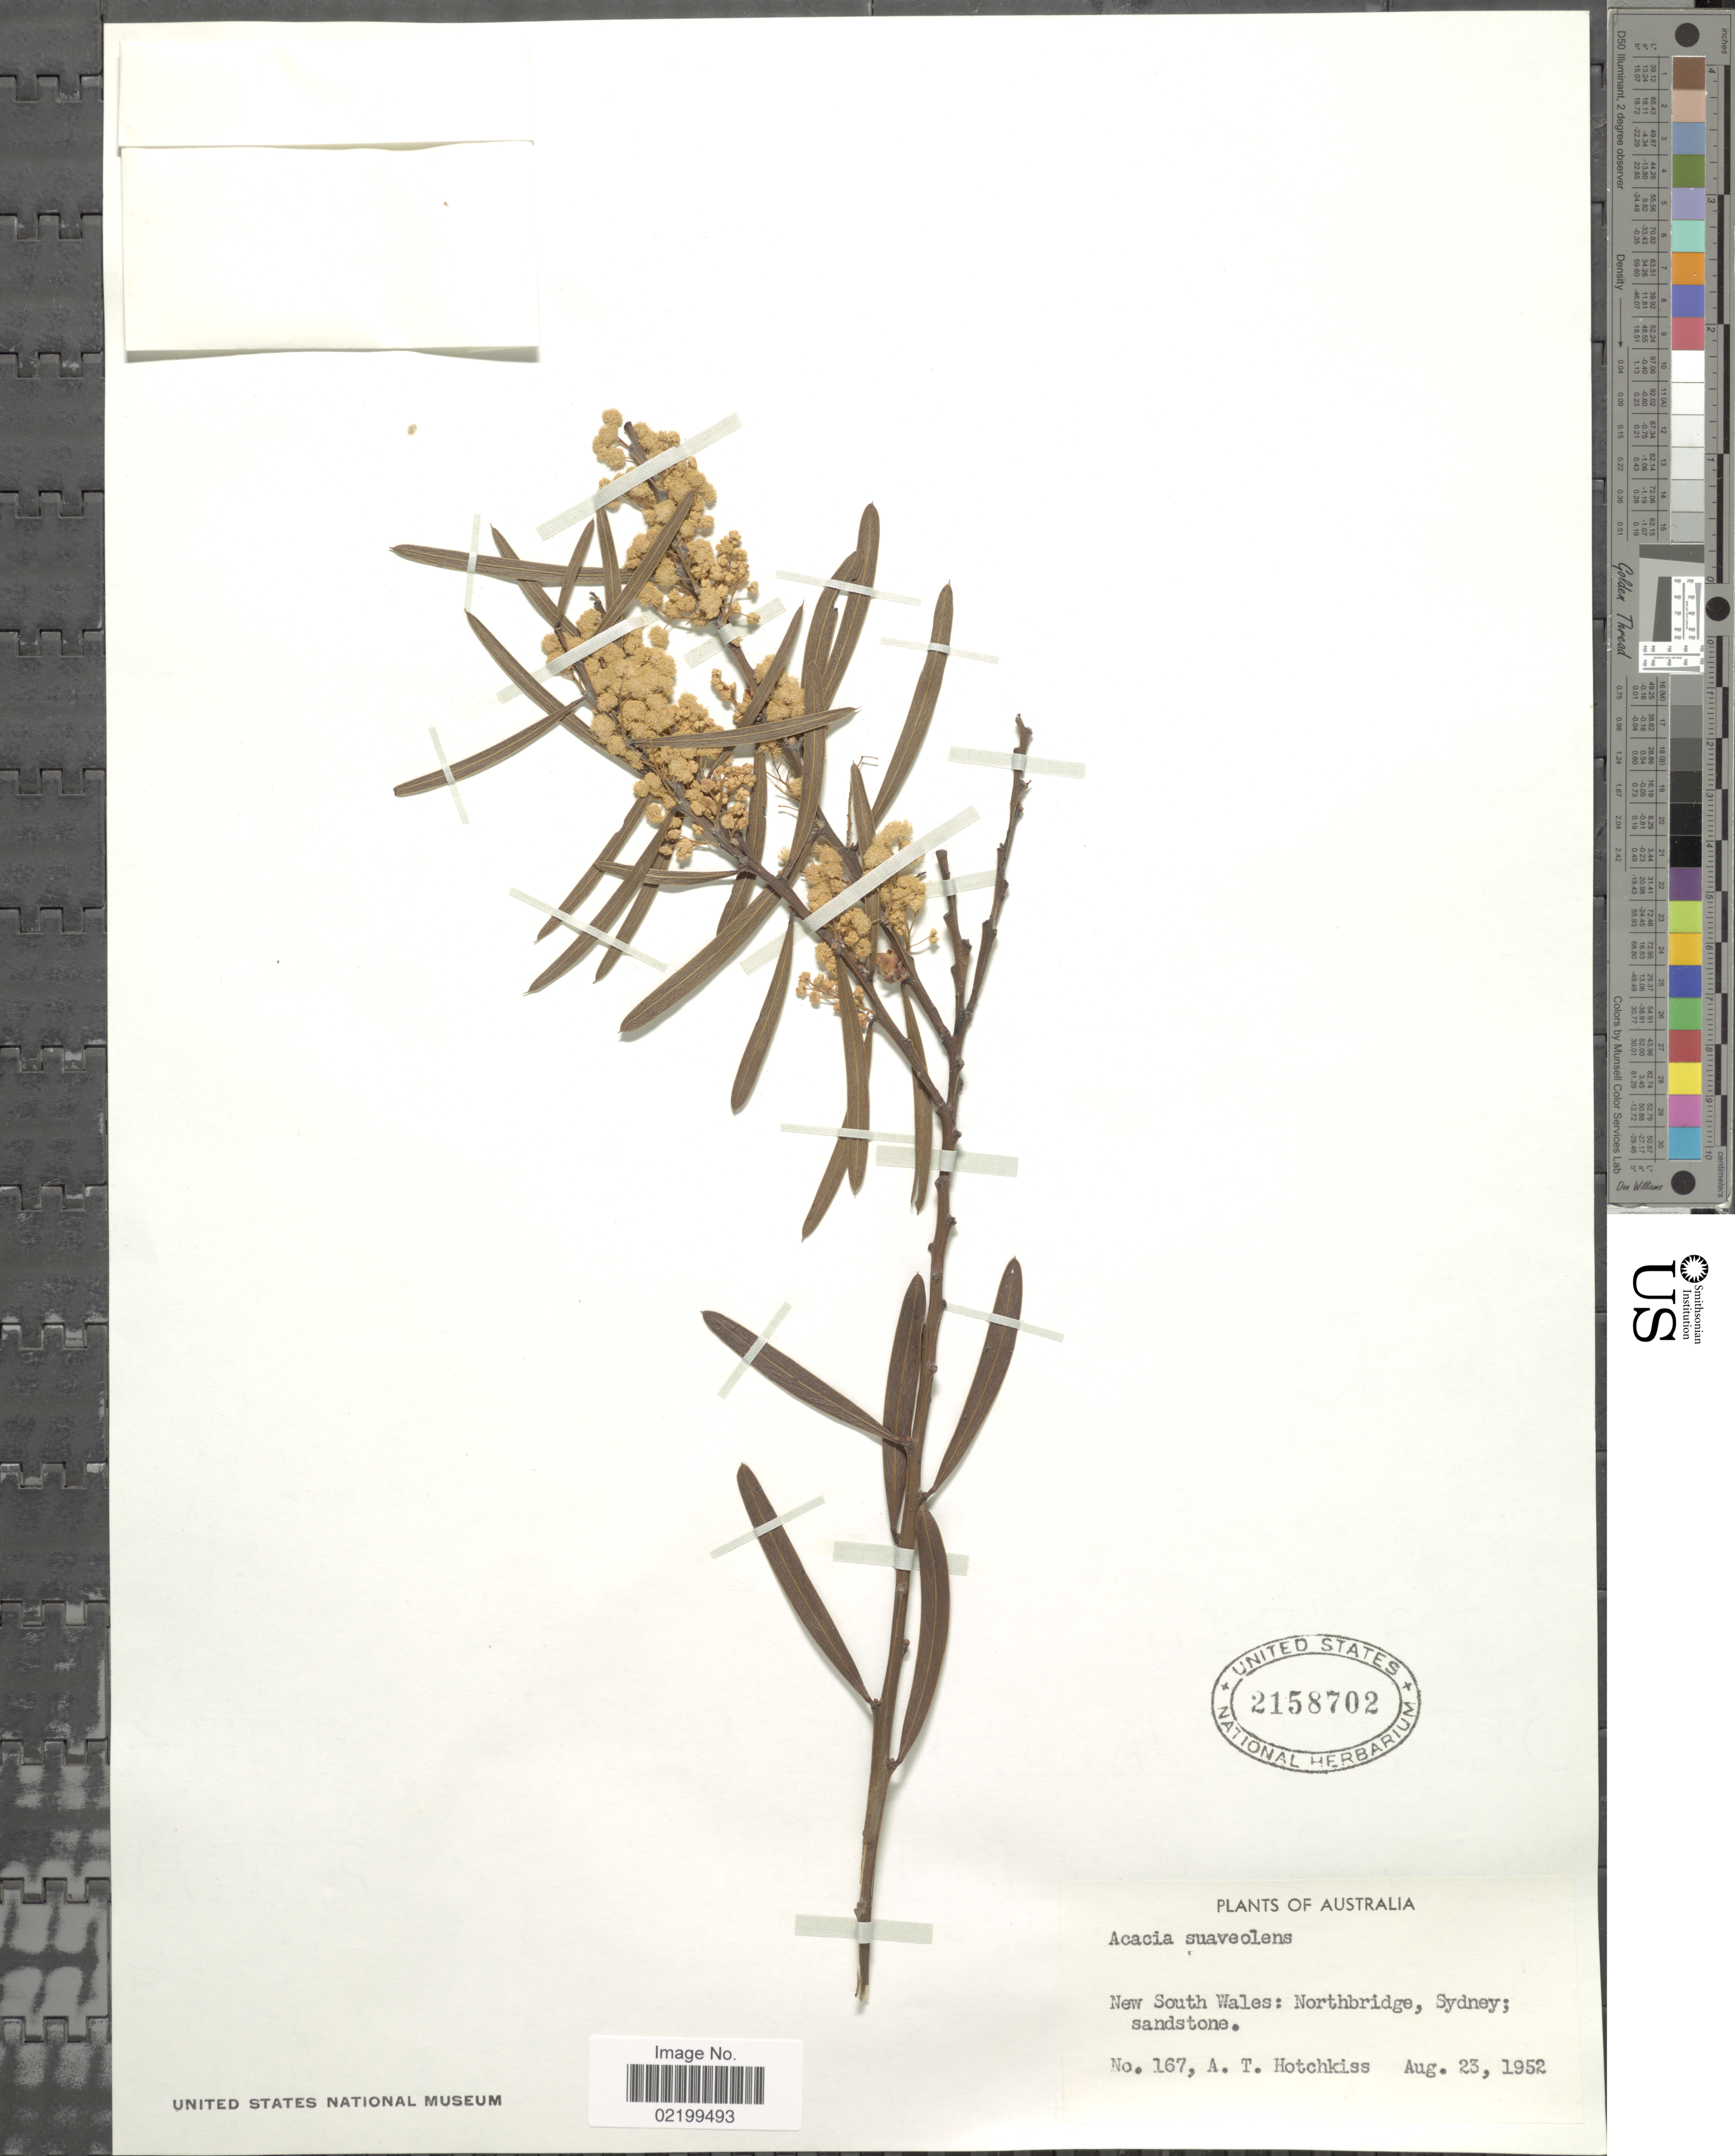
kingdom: Plantae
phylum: Tracheophyta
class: Magnoliopsida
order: Fabales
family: Fabaceae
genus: Acacia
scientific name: Acacia suaveolens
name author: (Sm.) Willd.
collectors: A. Hotchkiss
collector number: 167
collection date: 1952-08-23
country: Australia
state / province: New South Wales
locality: Northbridge, Sydney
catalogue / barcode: US 2158702